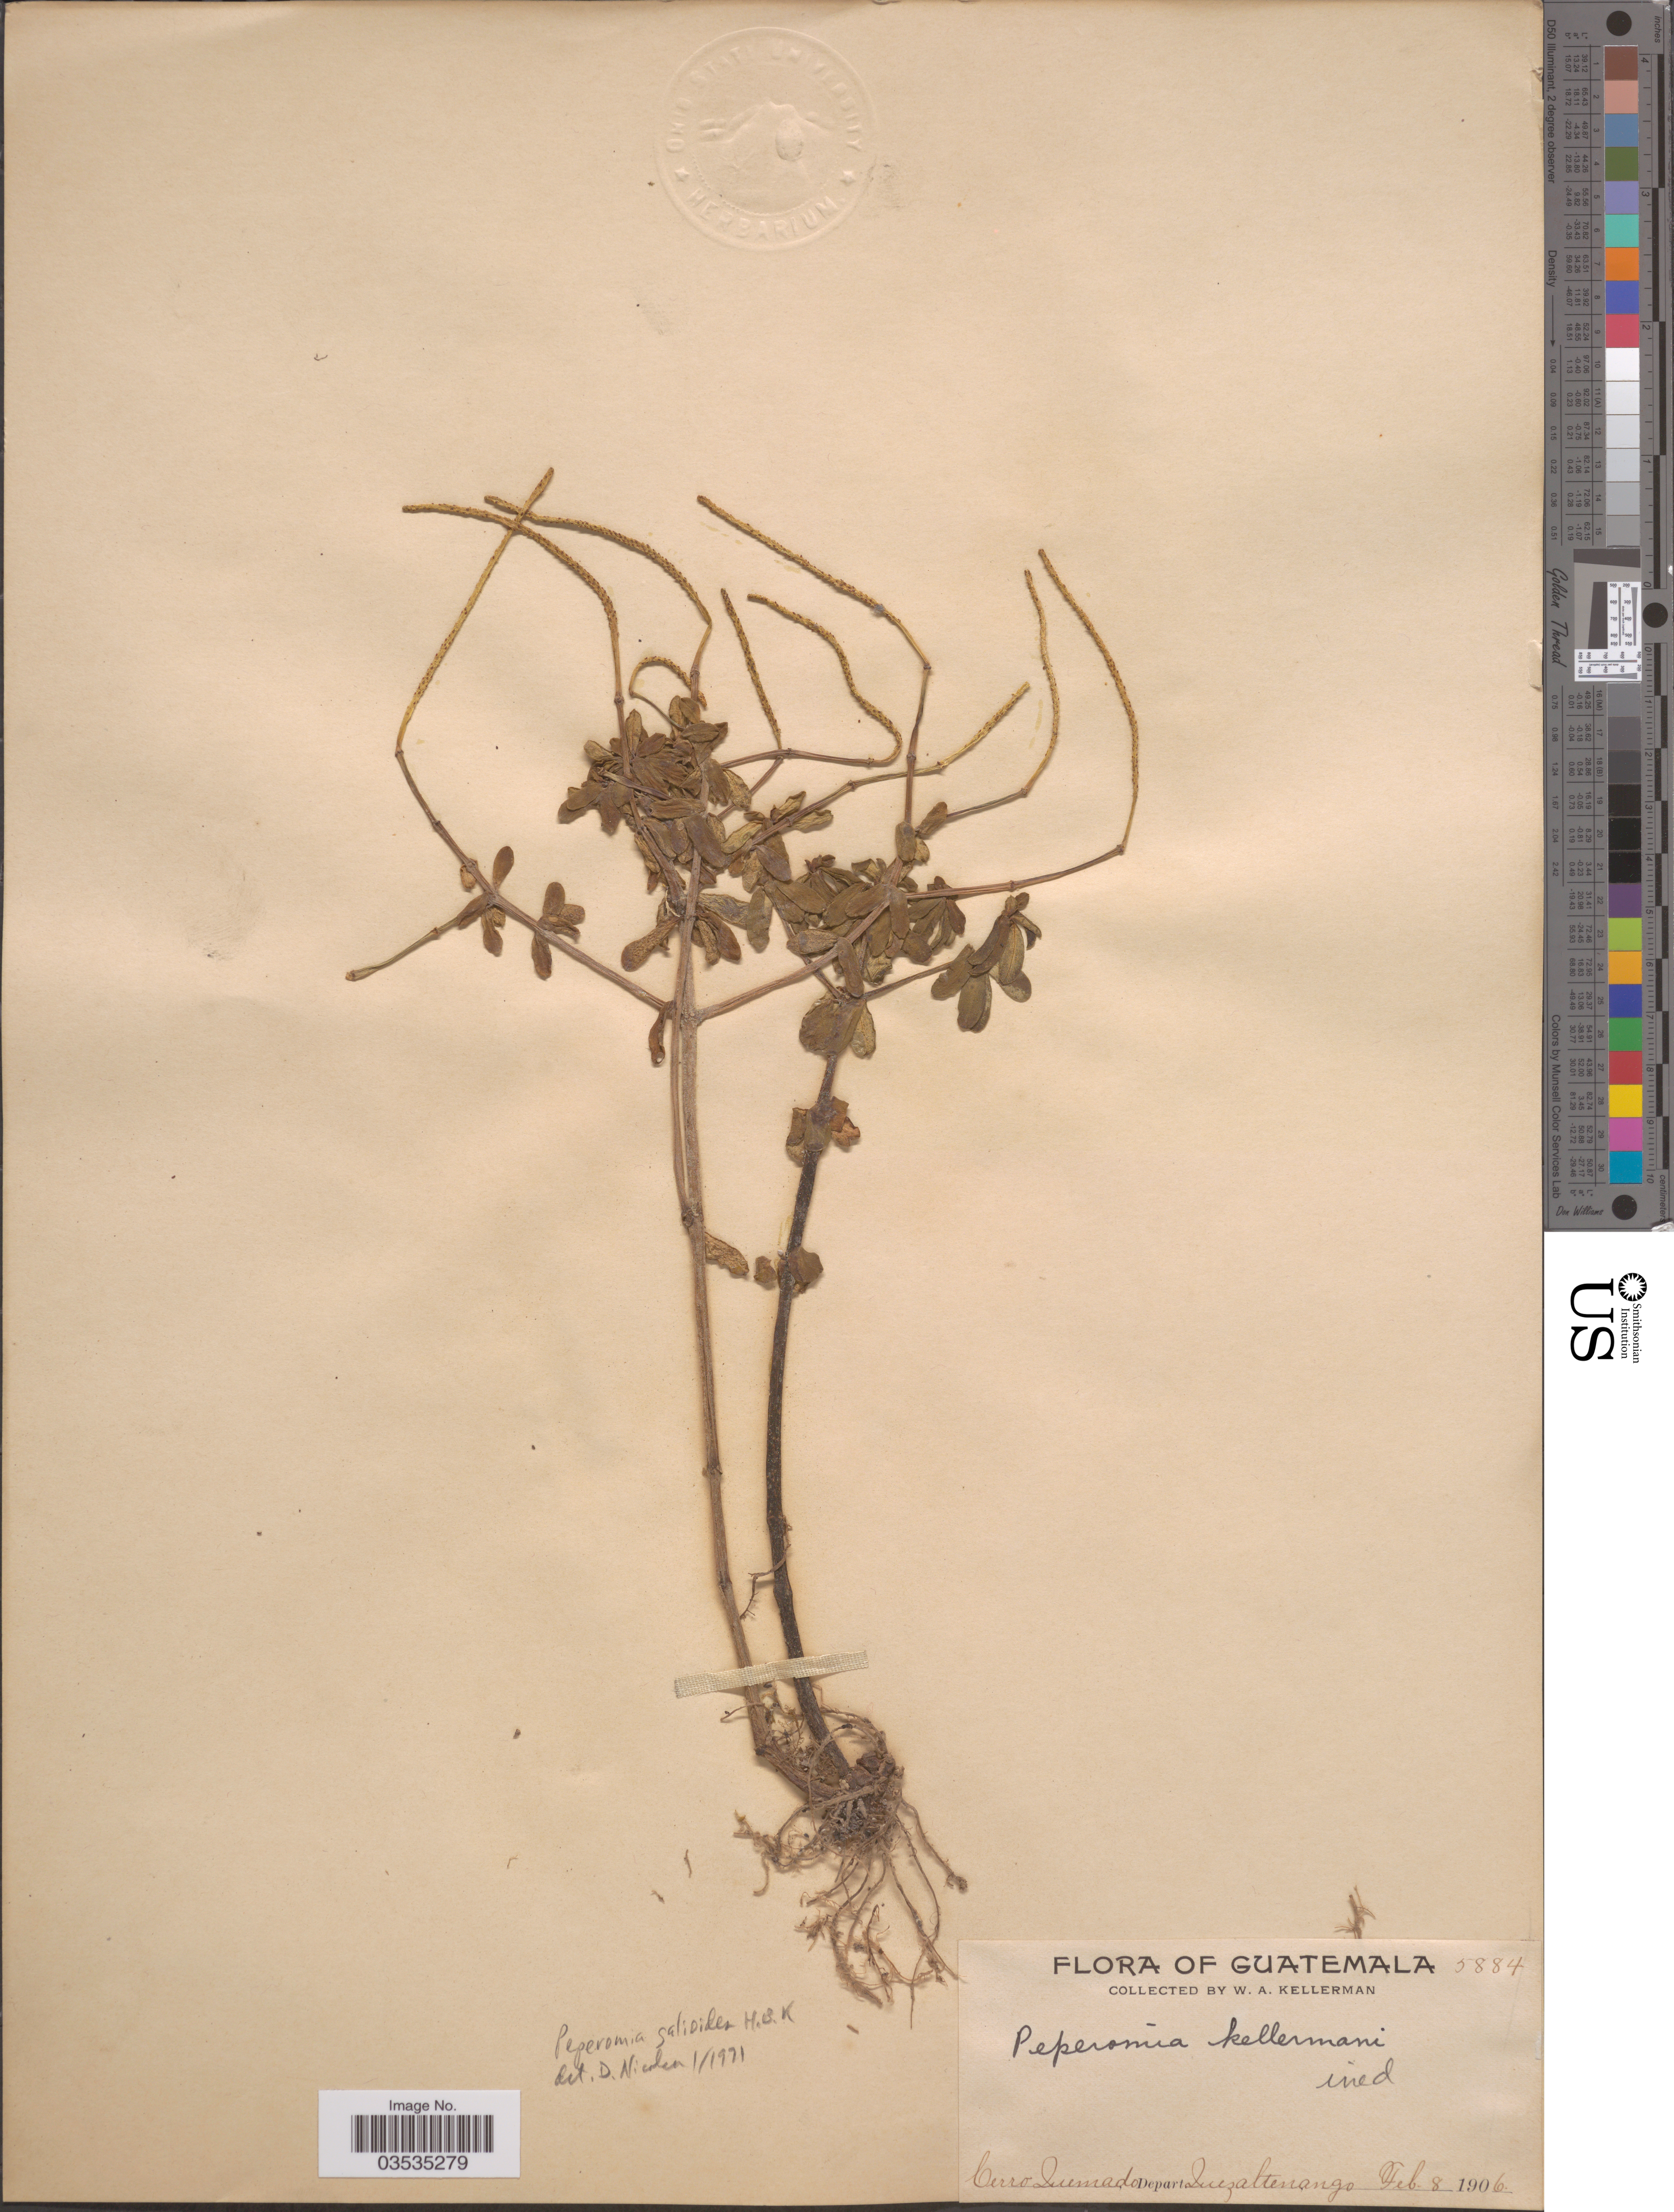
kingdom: Plantae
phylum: Tracheophyta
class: Magnoliopsida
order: Piperales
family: Piperaceae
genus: Peperomia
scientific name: Peperomia leptophylla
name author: Miq.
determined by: Jiménez, José Estaban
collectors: W. Kellerman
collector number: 5884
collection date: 1906-02-08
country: Guatemala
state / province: Quetzaltenango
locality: Cerro Quemado. Depart. Quezaltenango.